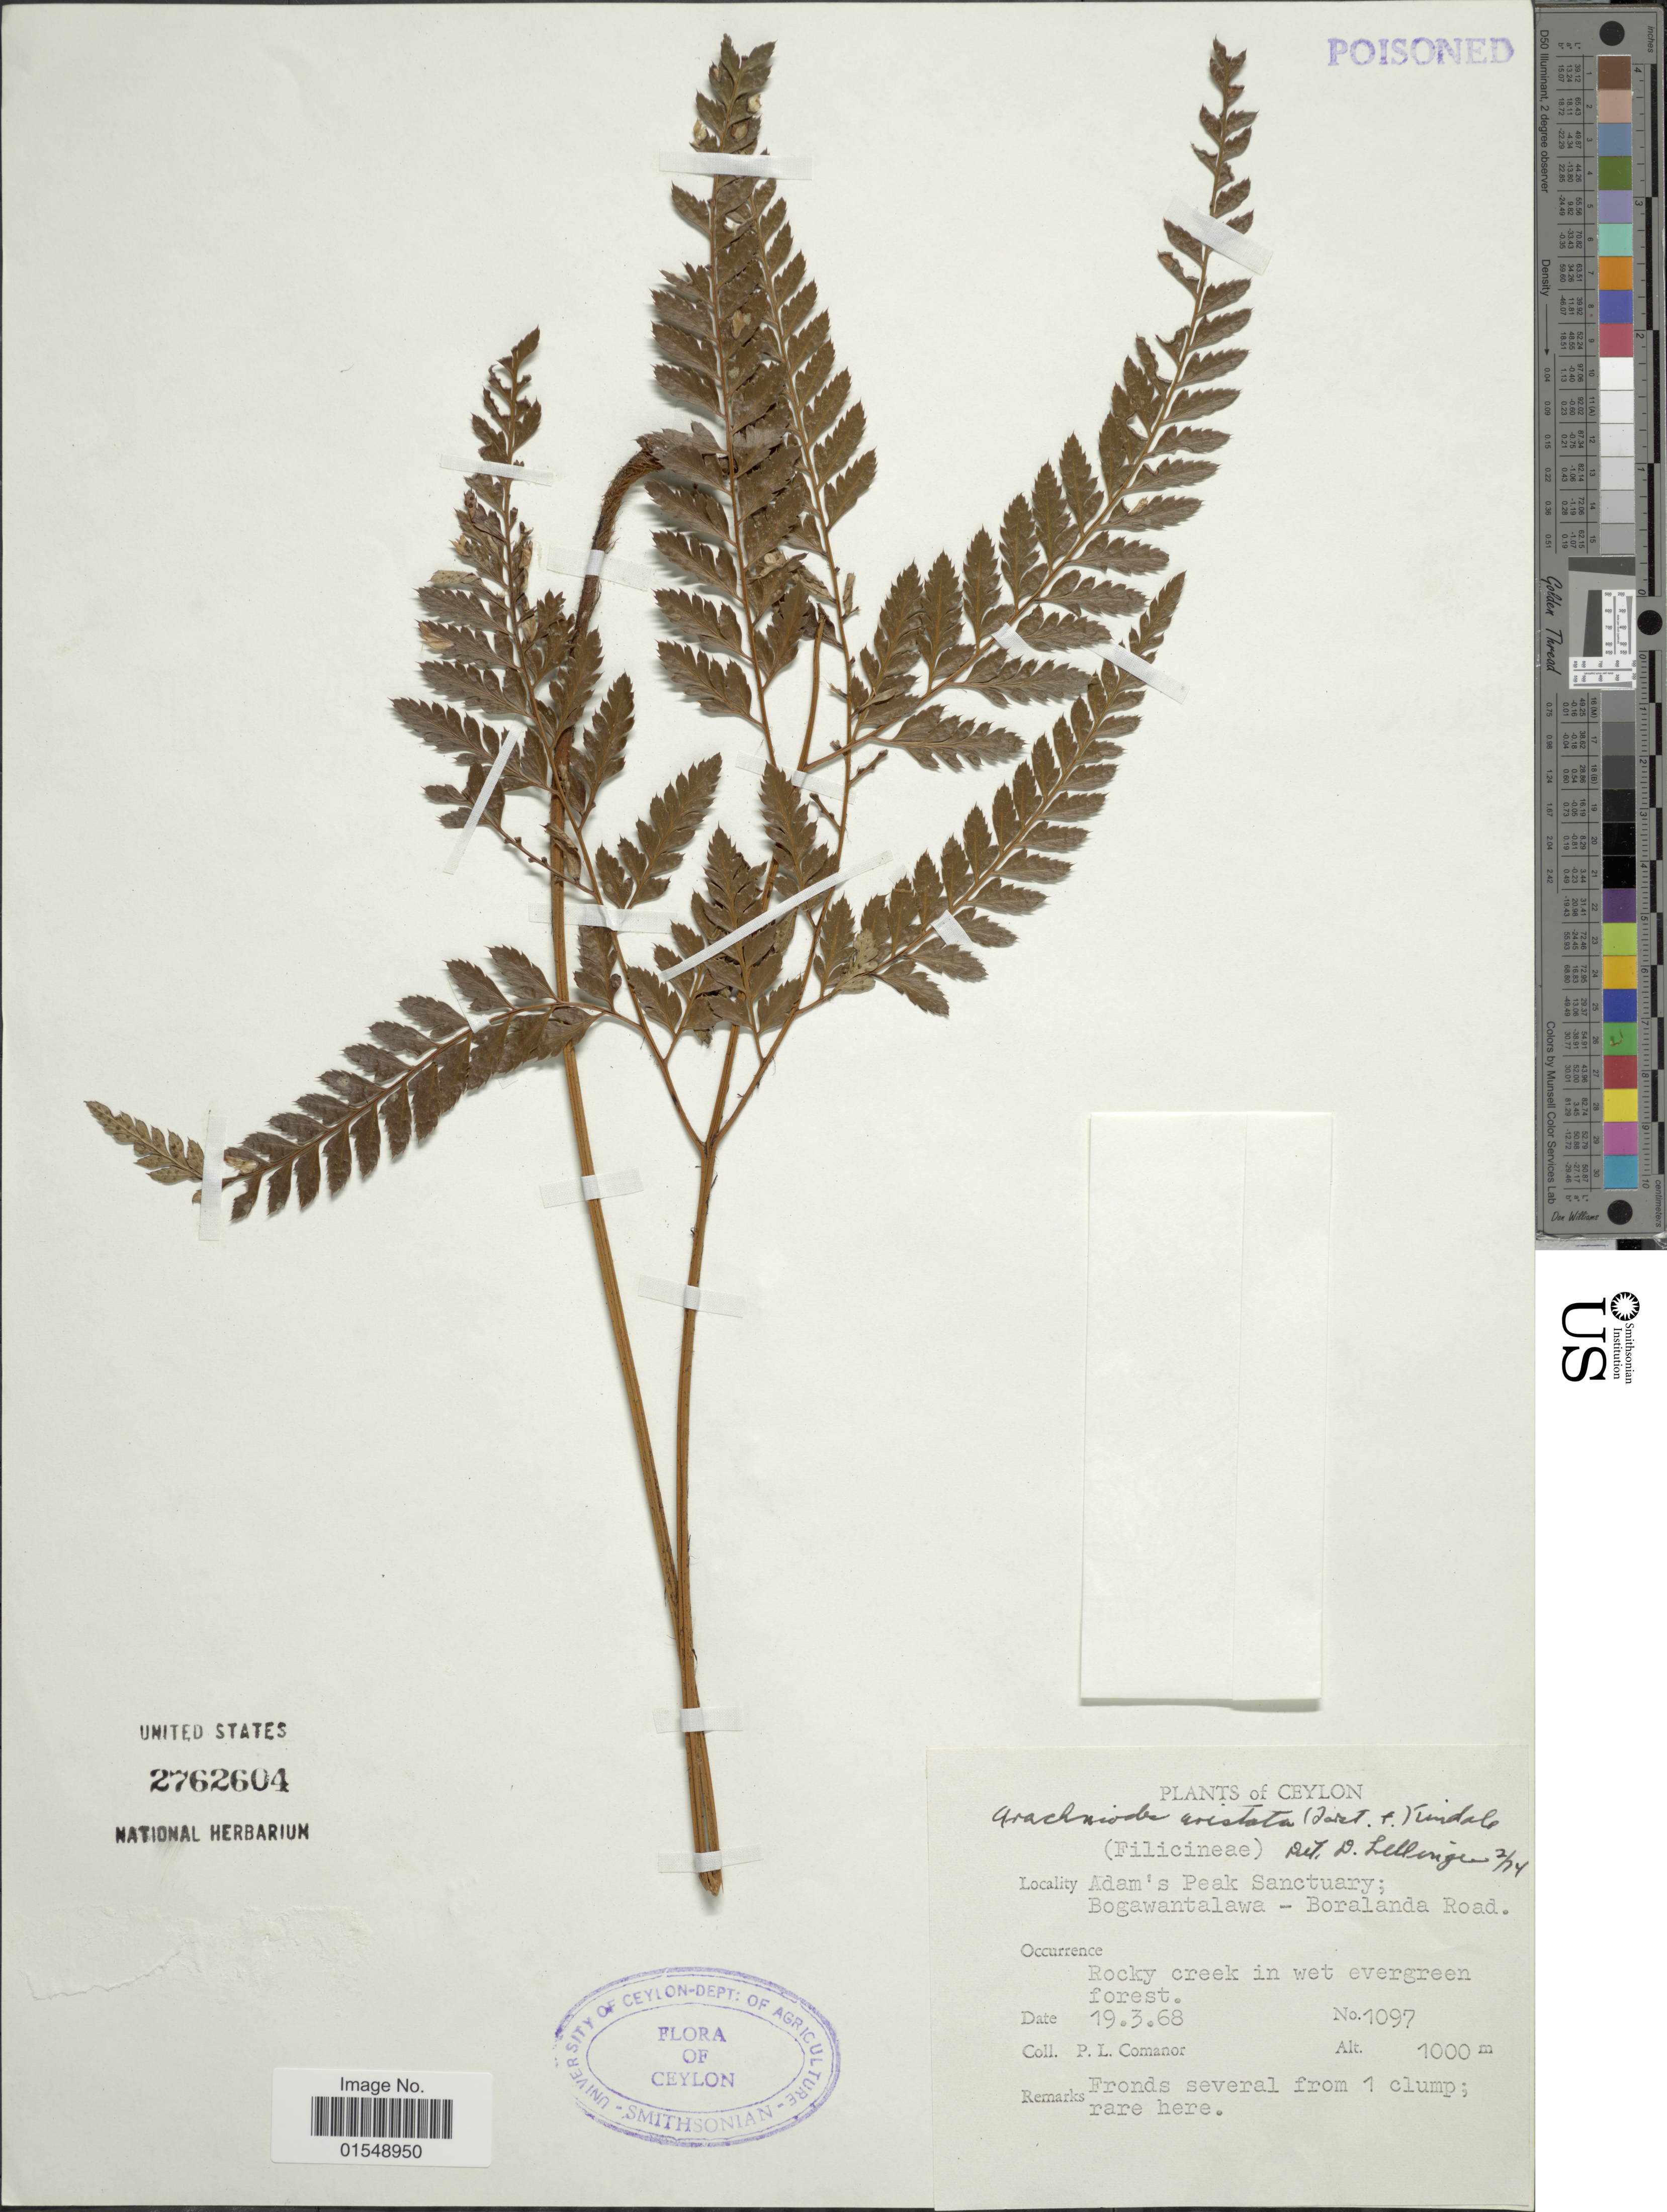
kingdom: Plantae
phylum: Tracheophyta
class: Polypodiopsida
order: Polypodiales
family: Dryopteridaceae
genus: Arachniodes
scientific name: Arachniodes aristata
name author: (G. Forst.) Tindale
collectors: P. Comanor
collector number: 1097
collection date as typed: Transcribed d/m/y: 19/3/68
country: Sri Lanka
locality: Ceylon, Adam's Peak Sanctuaryl Bogawantalawa- Boralanda Road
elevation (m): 1000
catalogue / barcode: US 2762604